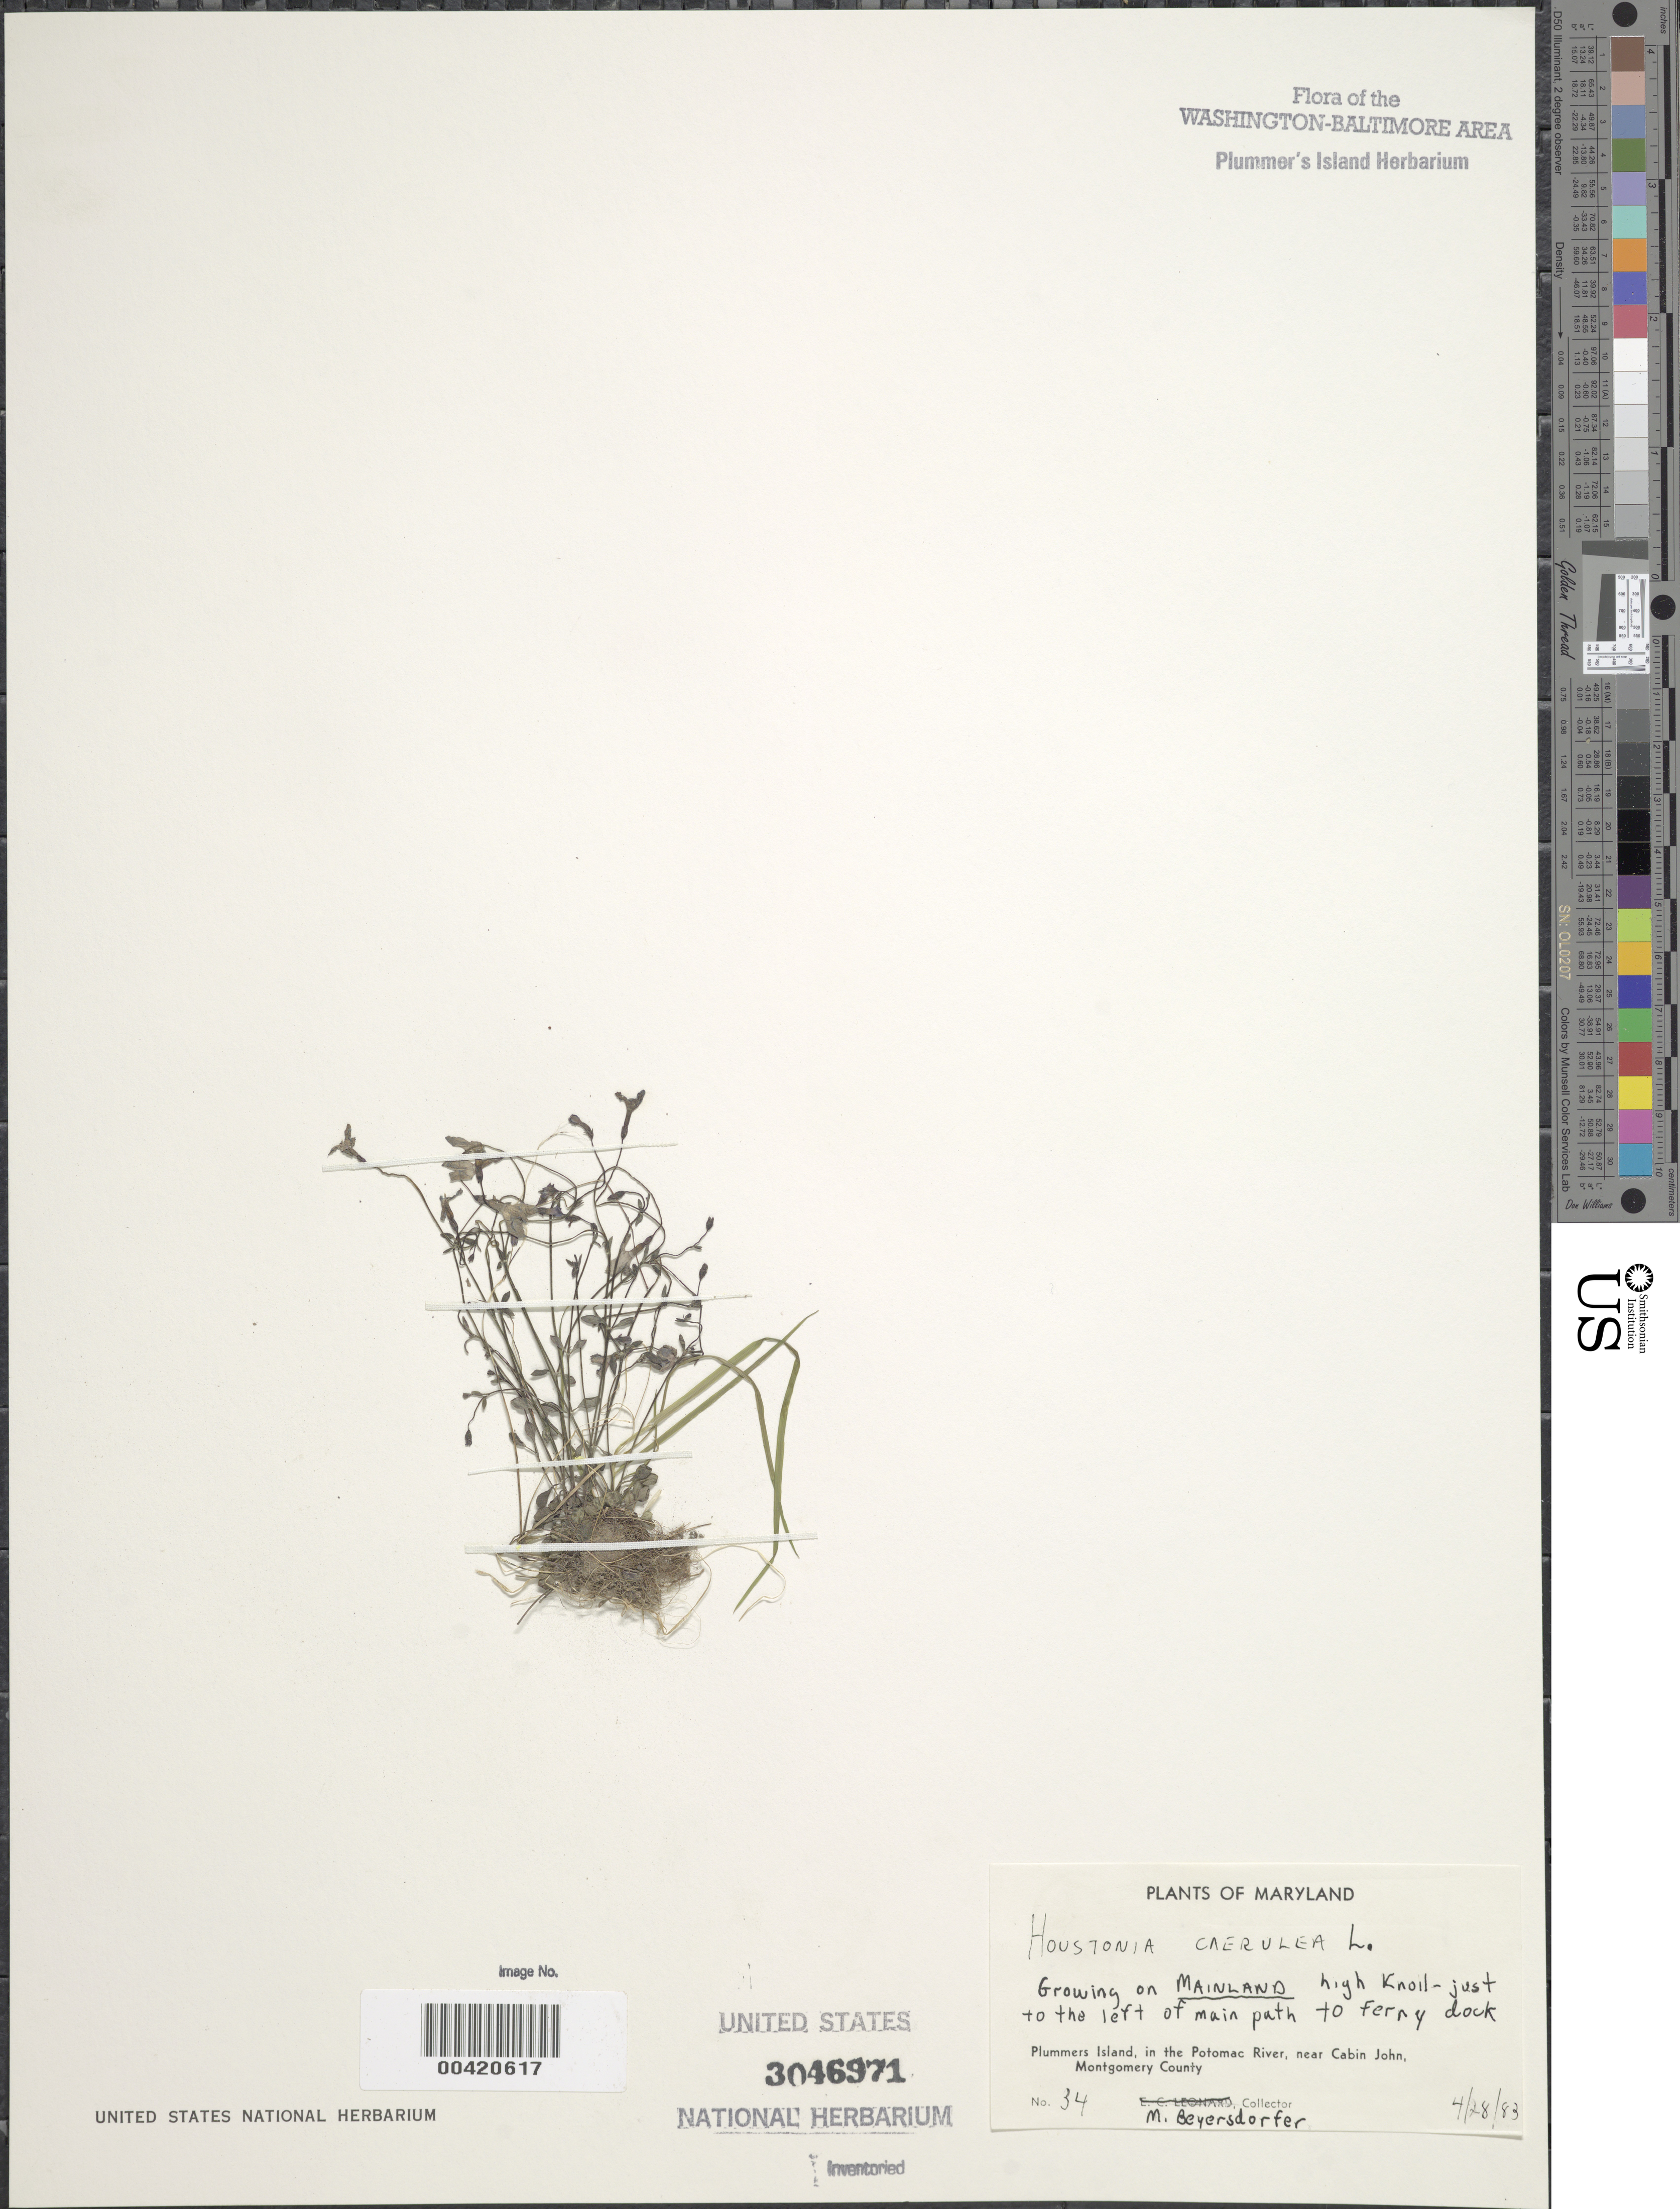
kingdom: Plantae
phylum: Tracheophyta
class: Magnoliopsida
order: Gentianales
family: Rubiaceae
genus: Houstonia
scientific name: Houstonia caerulea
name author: L.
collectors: M. Beyersdorfer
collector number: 34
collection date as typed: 28 Apr 1983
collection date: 1983-04-28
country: United States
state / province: Maryland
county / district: Montgomery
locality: Plummer's Island; Mainland, high knoll, just to the left of main path to ferry dock C. & O. Canal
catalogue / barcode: US 3046971